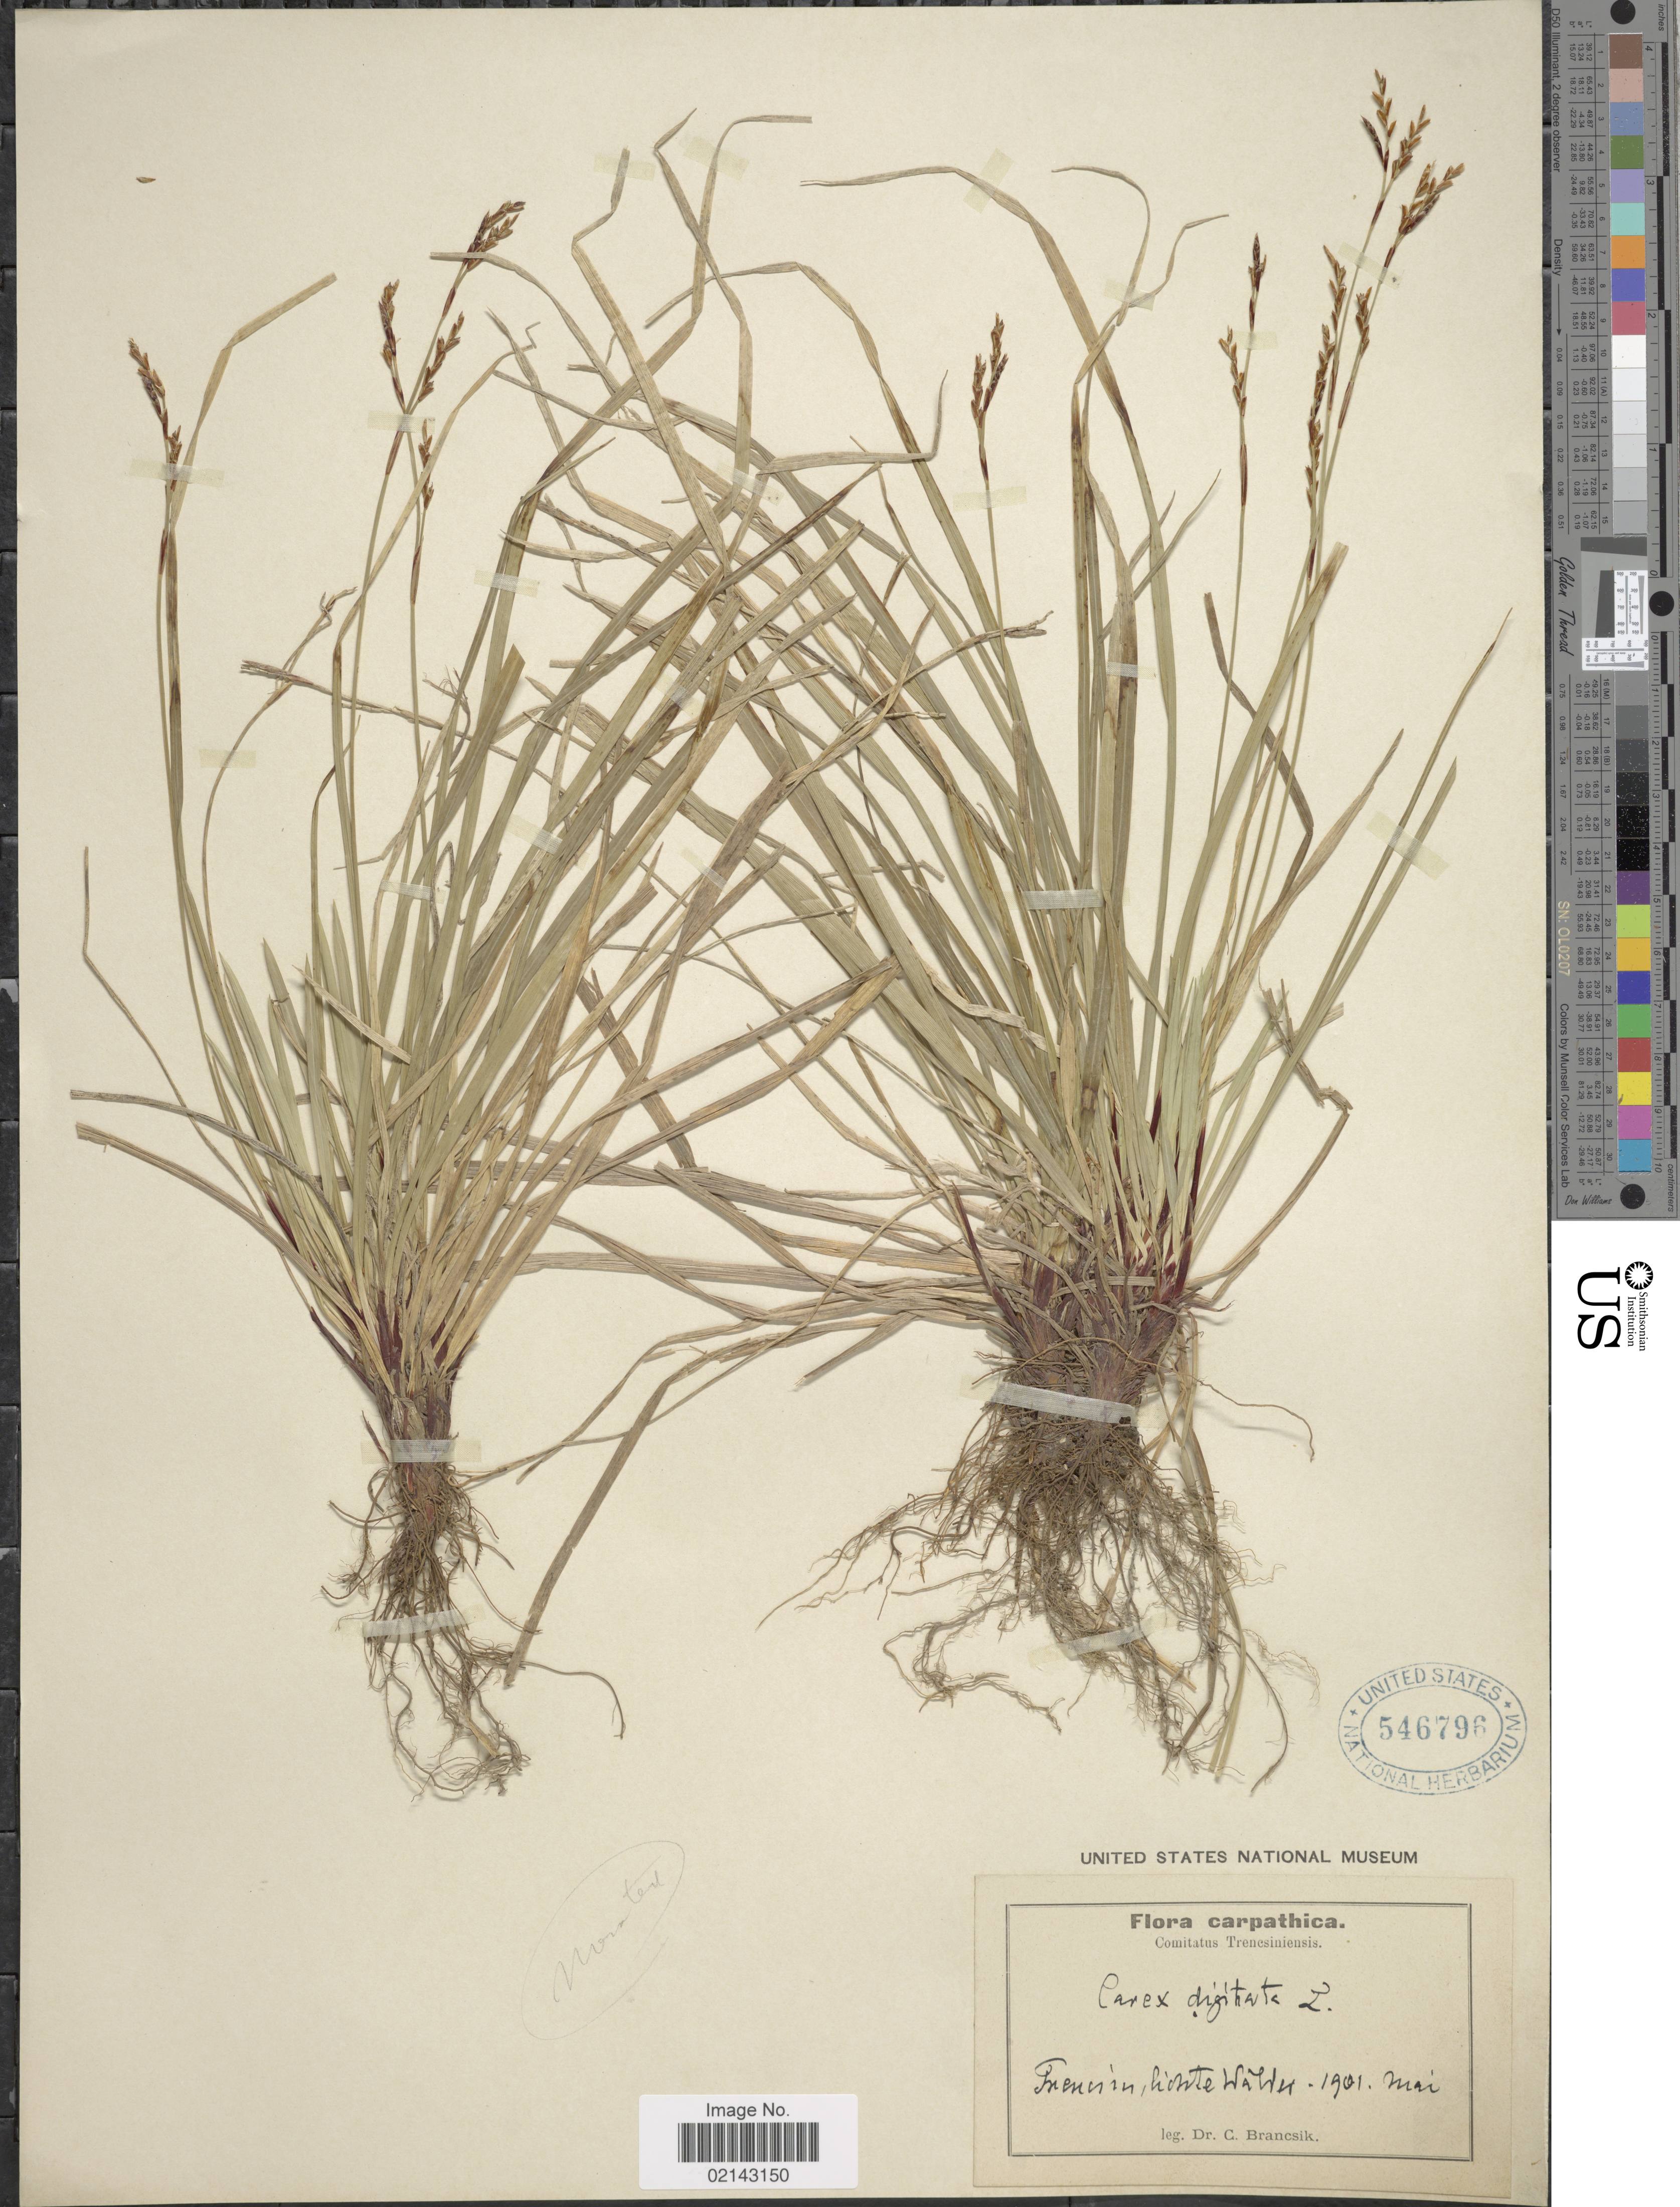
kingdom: Plantae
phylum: Tracheophyta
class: Liliopsida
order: Poales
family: Cyperaceae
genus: Carex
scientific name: Carex digitata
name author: L.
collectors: C. Brancsik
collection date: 1901-05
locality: Carpathica. Frensian, Lionte Walder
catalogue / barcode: US 546796